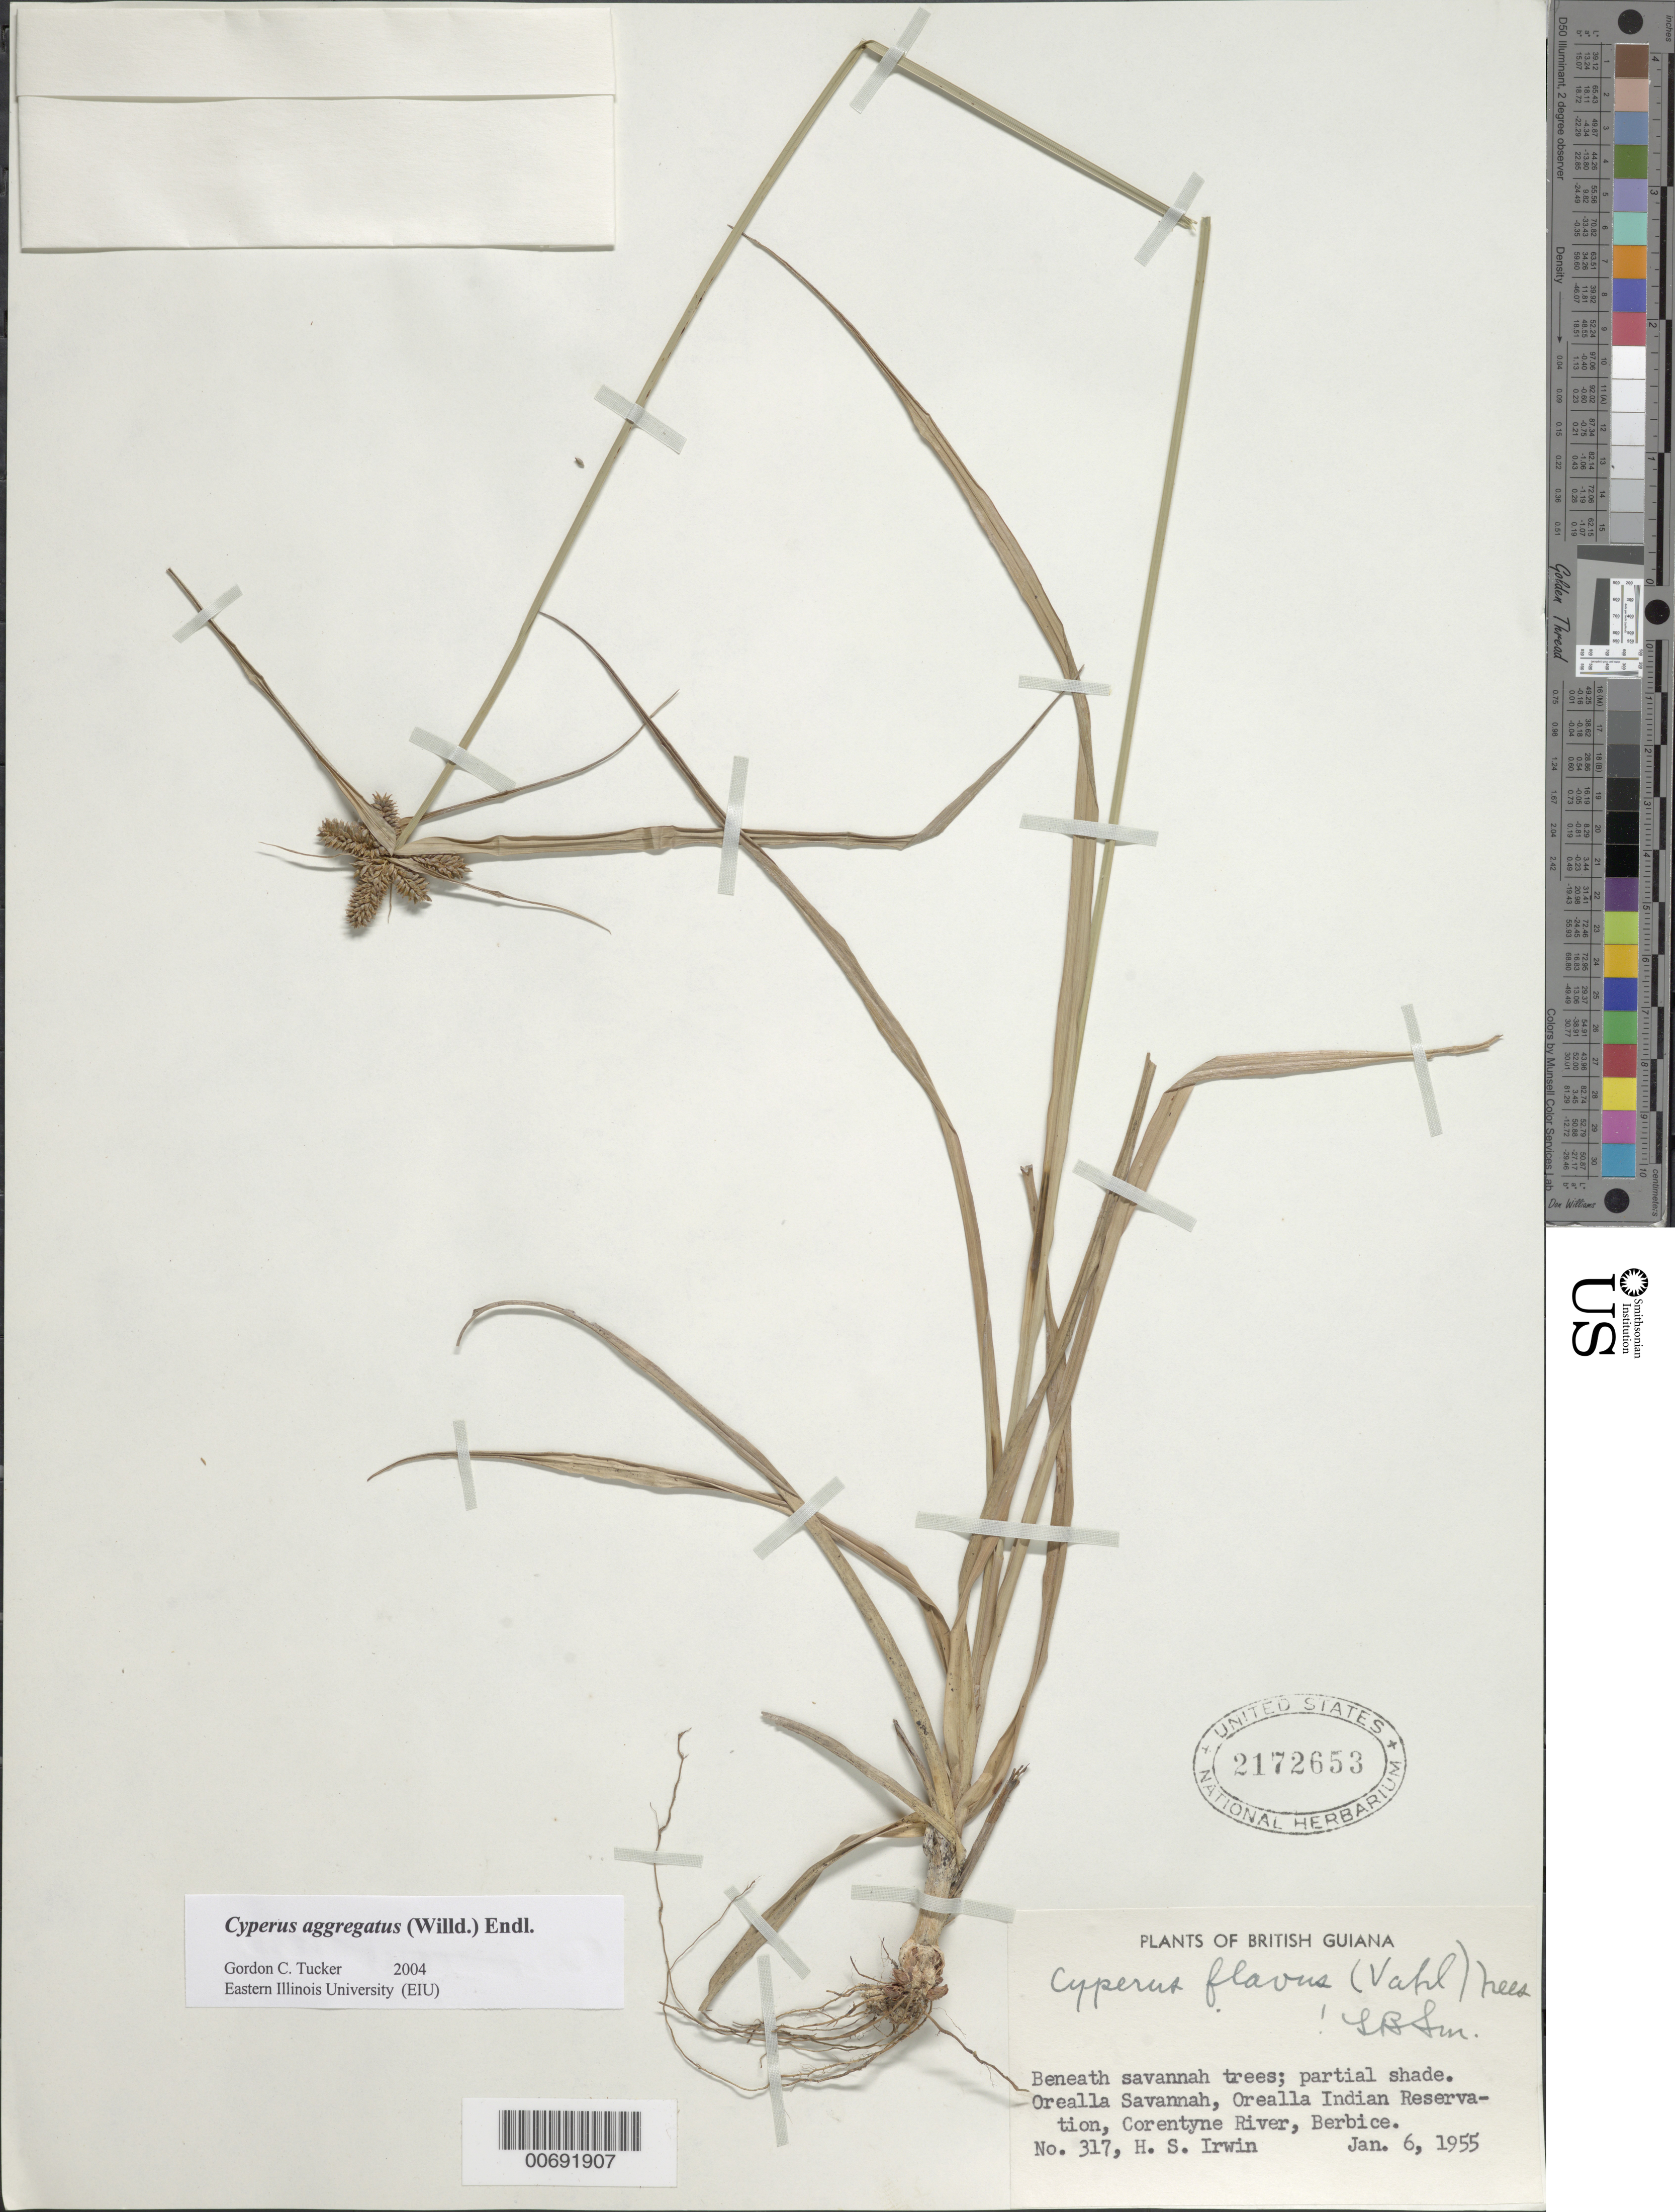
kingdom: Plantae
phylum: Tracheophyta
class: Liliopsida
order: Poales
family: Cyperaceae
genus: Cyperus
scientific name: Cyperus aggregatus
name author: (Willd.) Endl.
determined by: Tucker, G. C.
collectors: H. Irwin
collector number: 317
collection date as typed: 6-Jan-55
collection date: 1955-01-06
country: Guyana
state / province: E. Berbice-Corentyne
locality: Orealla Savanna, Orealla Indian Reservation, Corentyne River, Berbice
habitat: Orealla savanna; beneath trees in partial shade;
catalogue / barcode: US 2172653